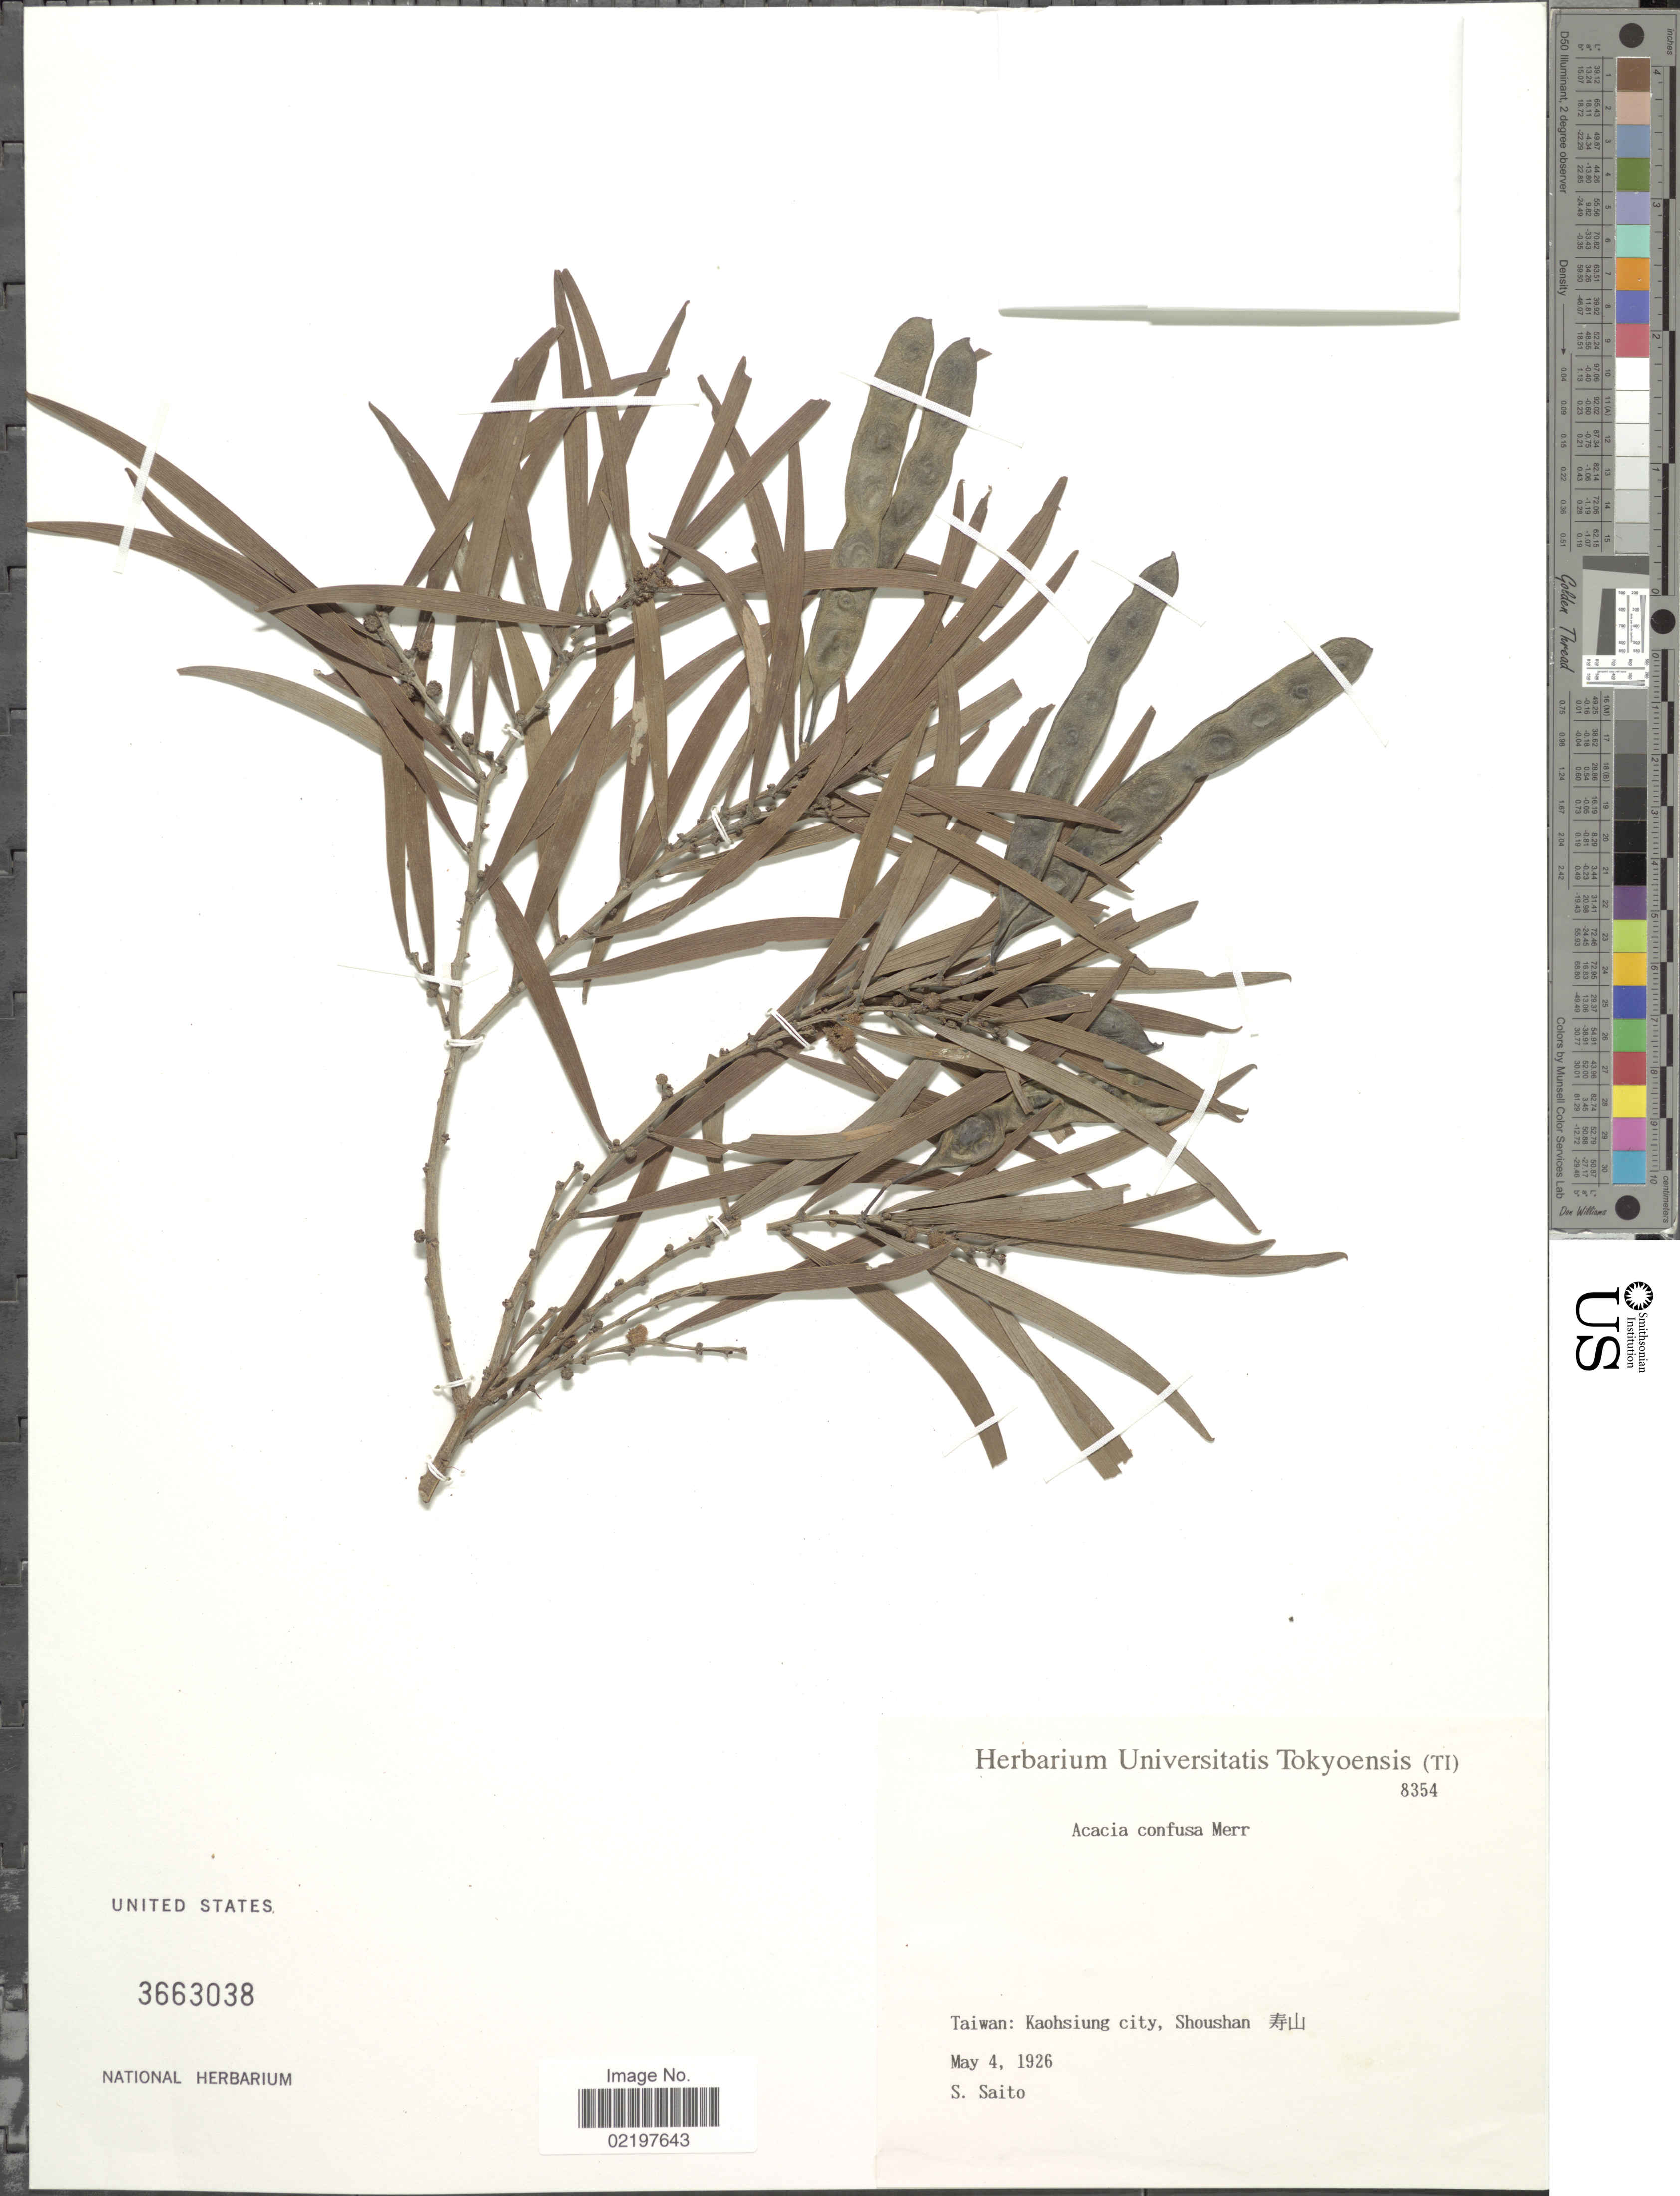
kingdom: Plantae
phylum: Tracheophyta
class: Magnoliopsida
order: Fabales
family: Fabaceae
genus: Acacia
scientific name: Acacia confusa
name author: Merr.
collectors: S. Saito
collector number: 8354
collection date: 1926-05-04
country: Taiwan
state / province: Kaohsiung City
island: Taiwan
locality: Taiwan: Kaohsiung city, Shoushan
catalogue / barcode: US 3663038